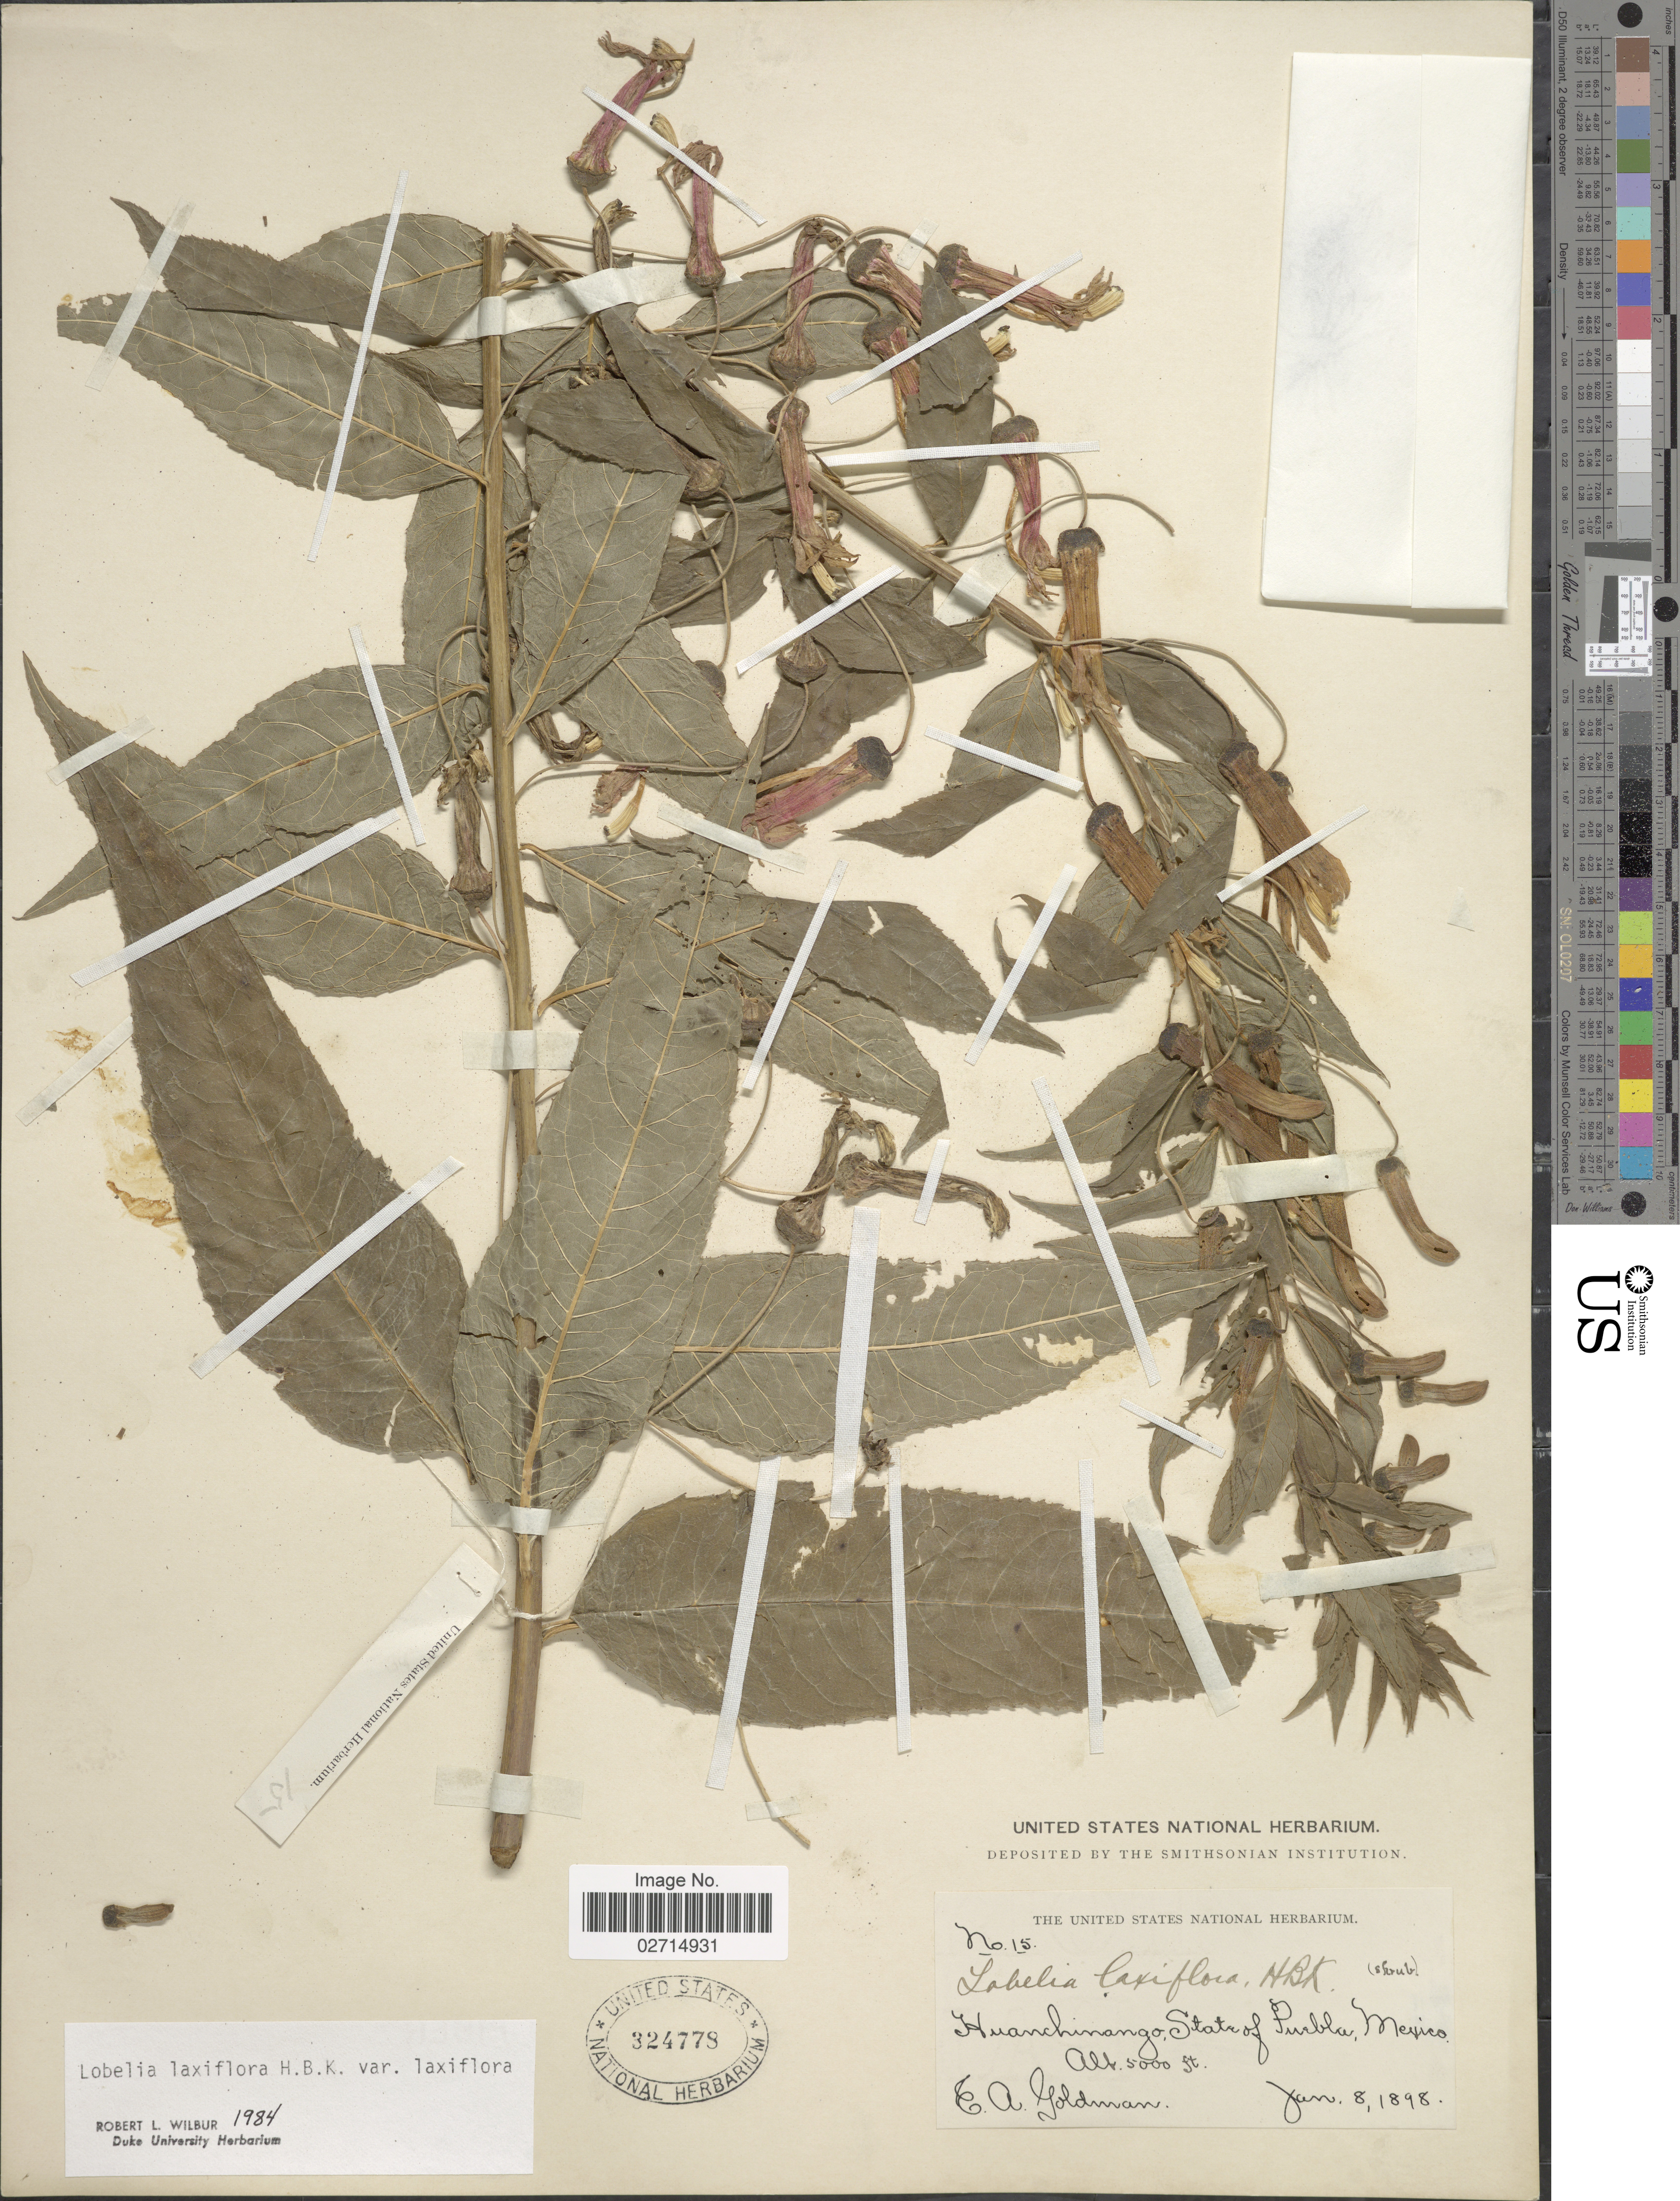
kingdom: Plantae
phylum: Tracheophyta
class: Magnoliopsida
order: Asterales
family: Campanulaceae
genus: Lobelia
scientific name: Lobelia laxiflora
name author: Kunth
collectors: E. A. Goldman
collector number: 15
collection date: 1898-01-08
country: Mexico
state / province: Puebla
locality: Huanchinango, State of Pueblo, Mexico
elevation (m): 1524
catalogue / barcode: US 324778